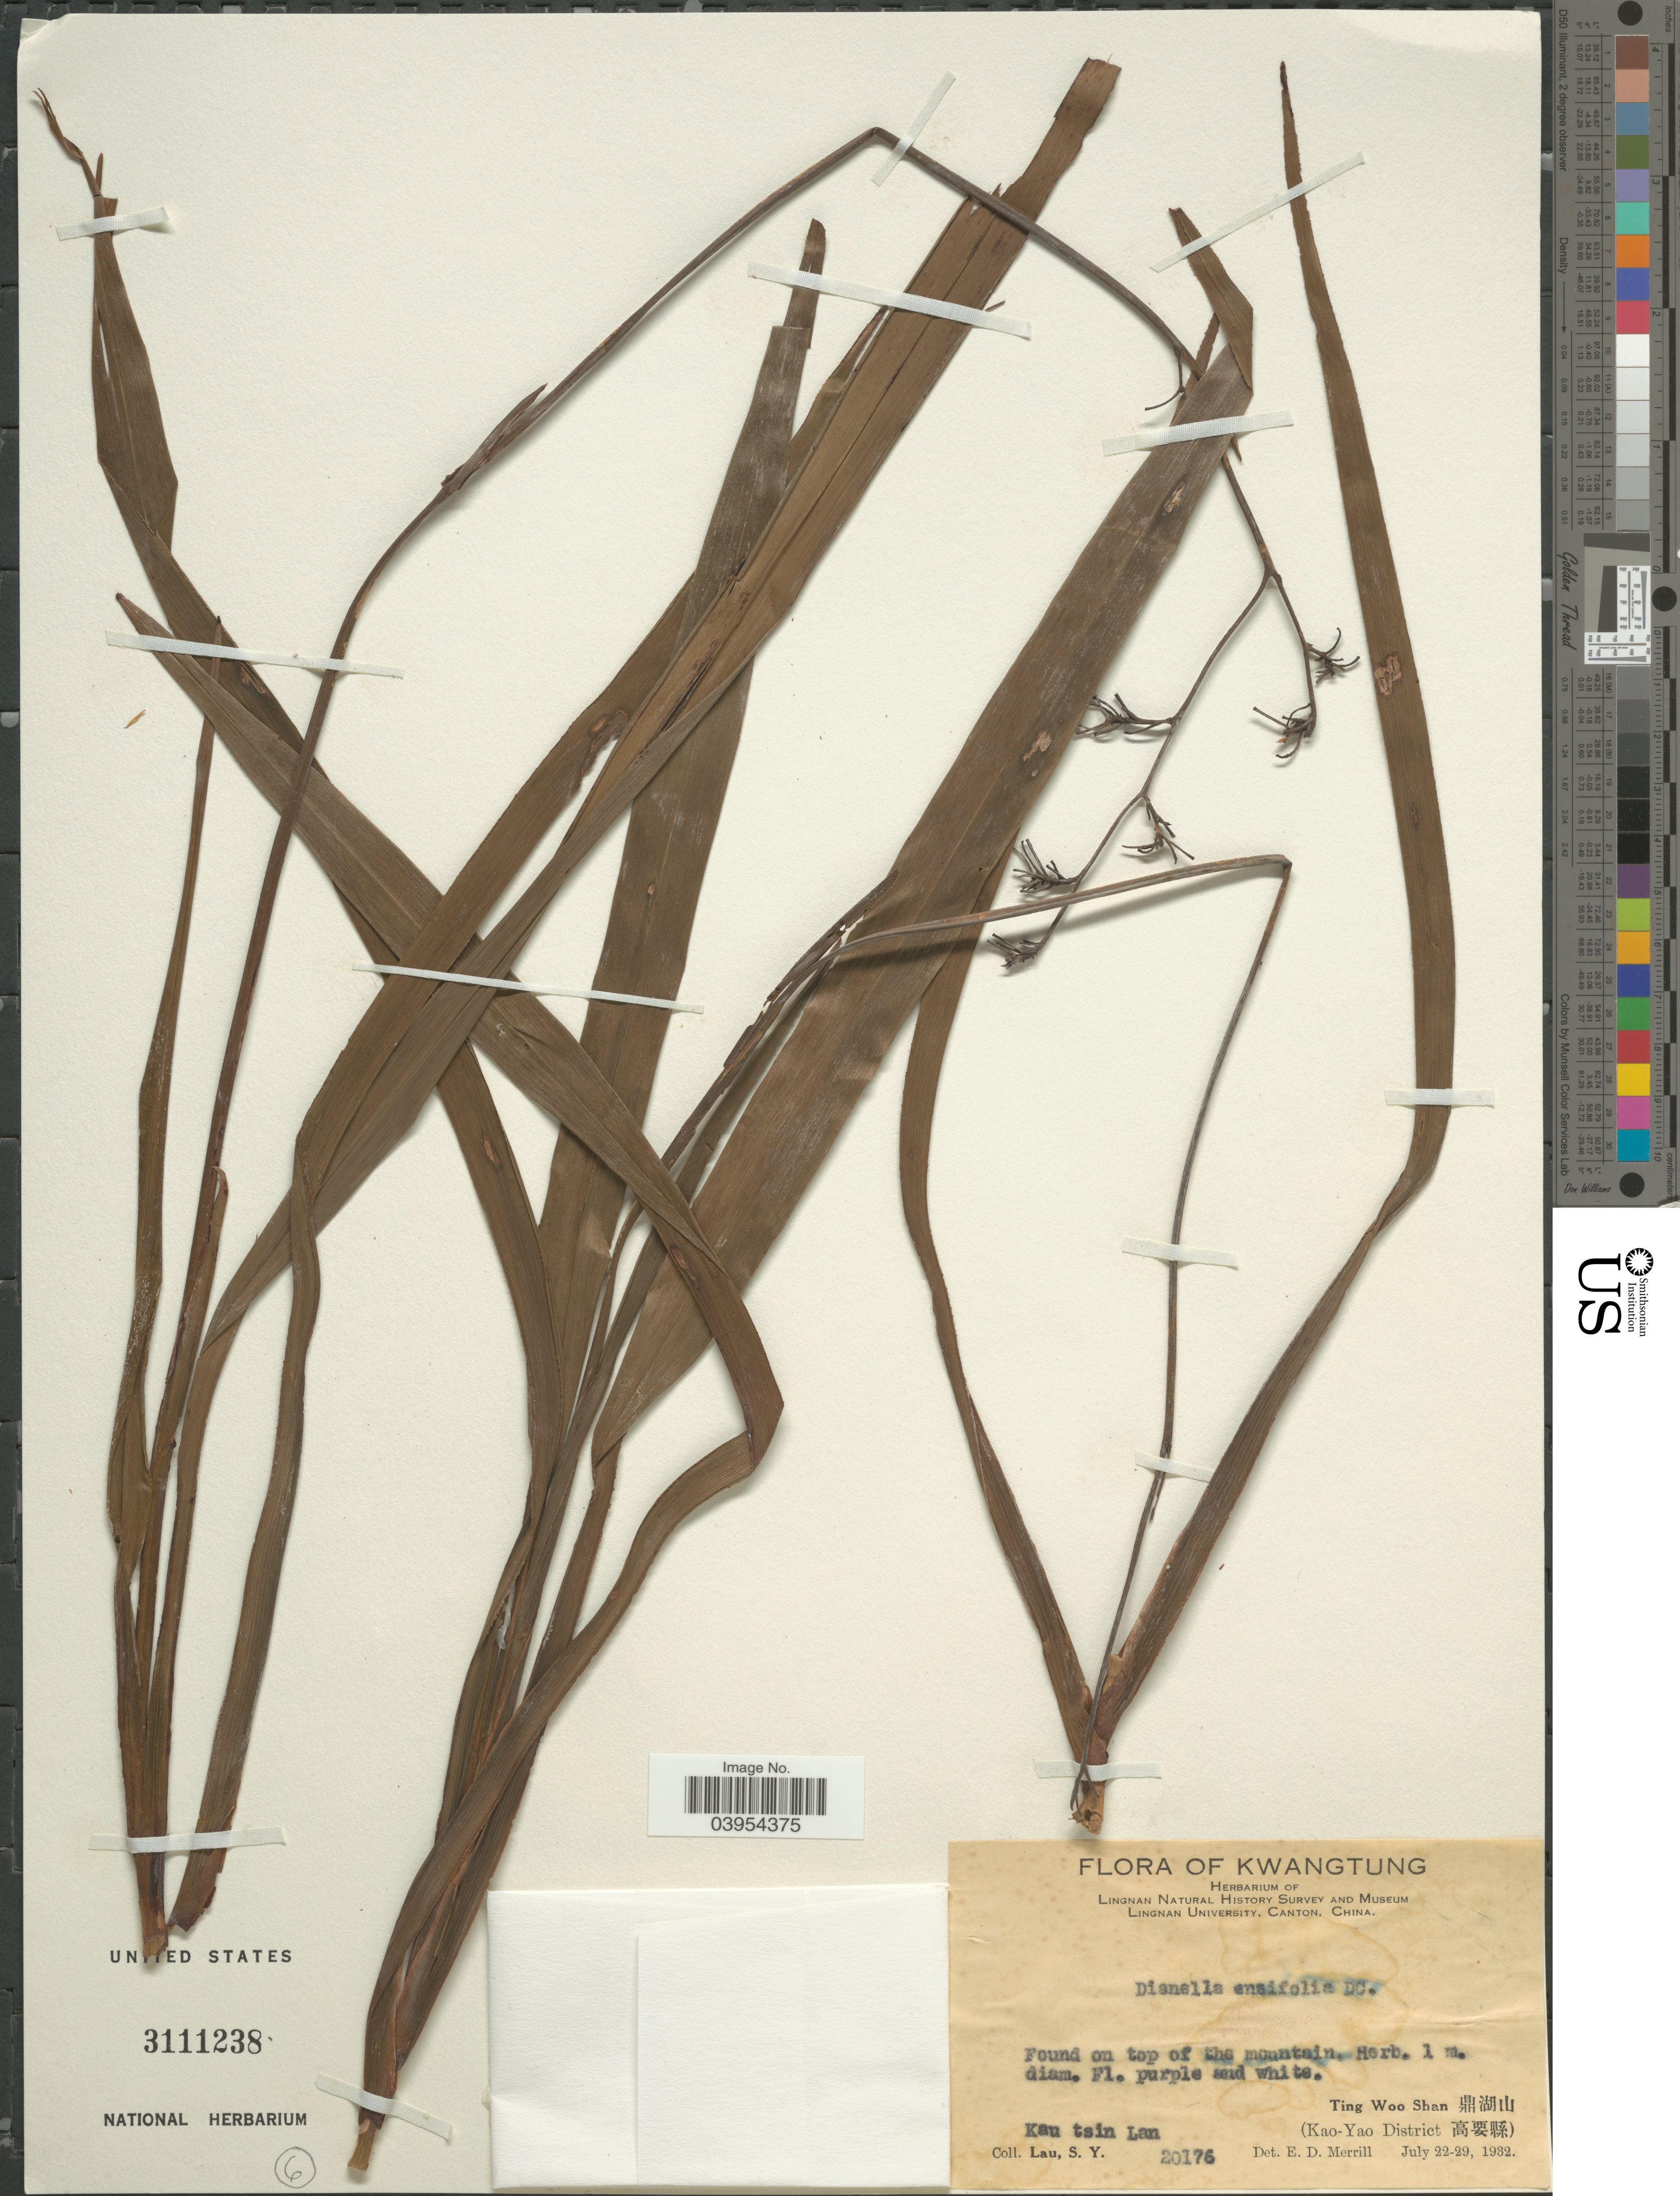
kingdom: Plantae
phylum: Tracheophyta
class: Liliopsida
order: Asparagales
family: Asphodelaceae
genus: Dianella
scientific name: Dianella ensifolia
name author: (L.) DC.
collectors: S. Y. Lau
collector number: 20176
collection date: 1932-07-22/1932-07-29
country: China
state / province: Guangdong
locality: Kwantung. Ting Woo Shan X. (Kao-Yao District X). Kau tsin Lan.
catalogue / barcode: US 3111238